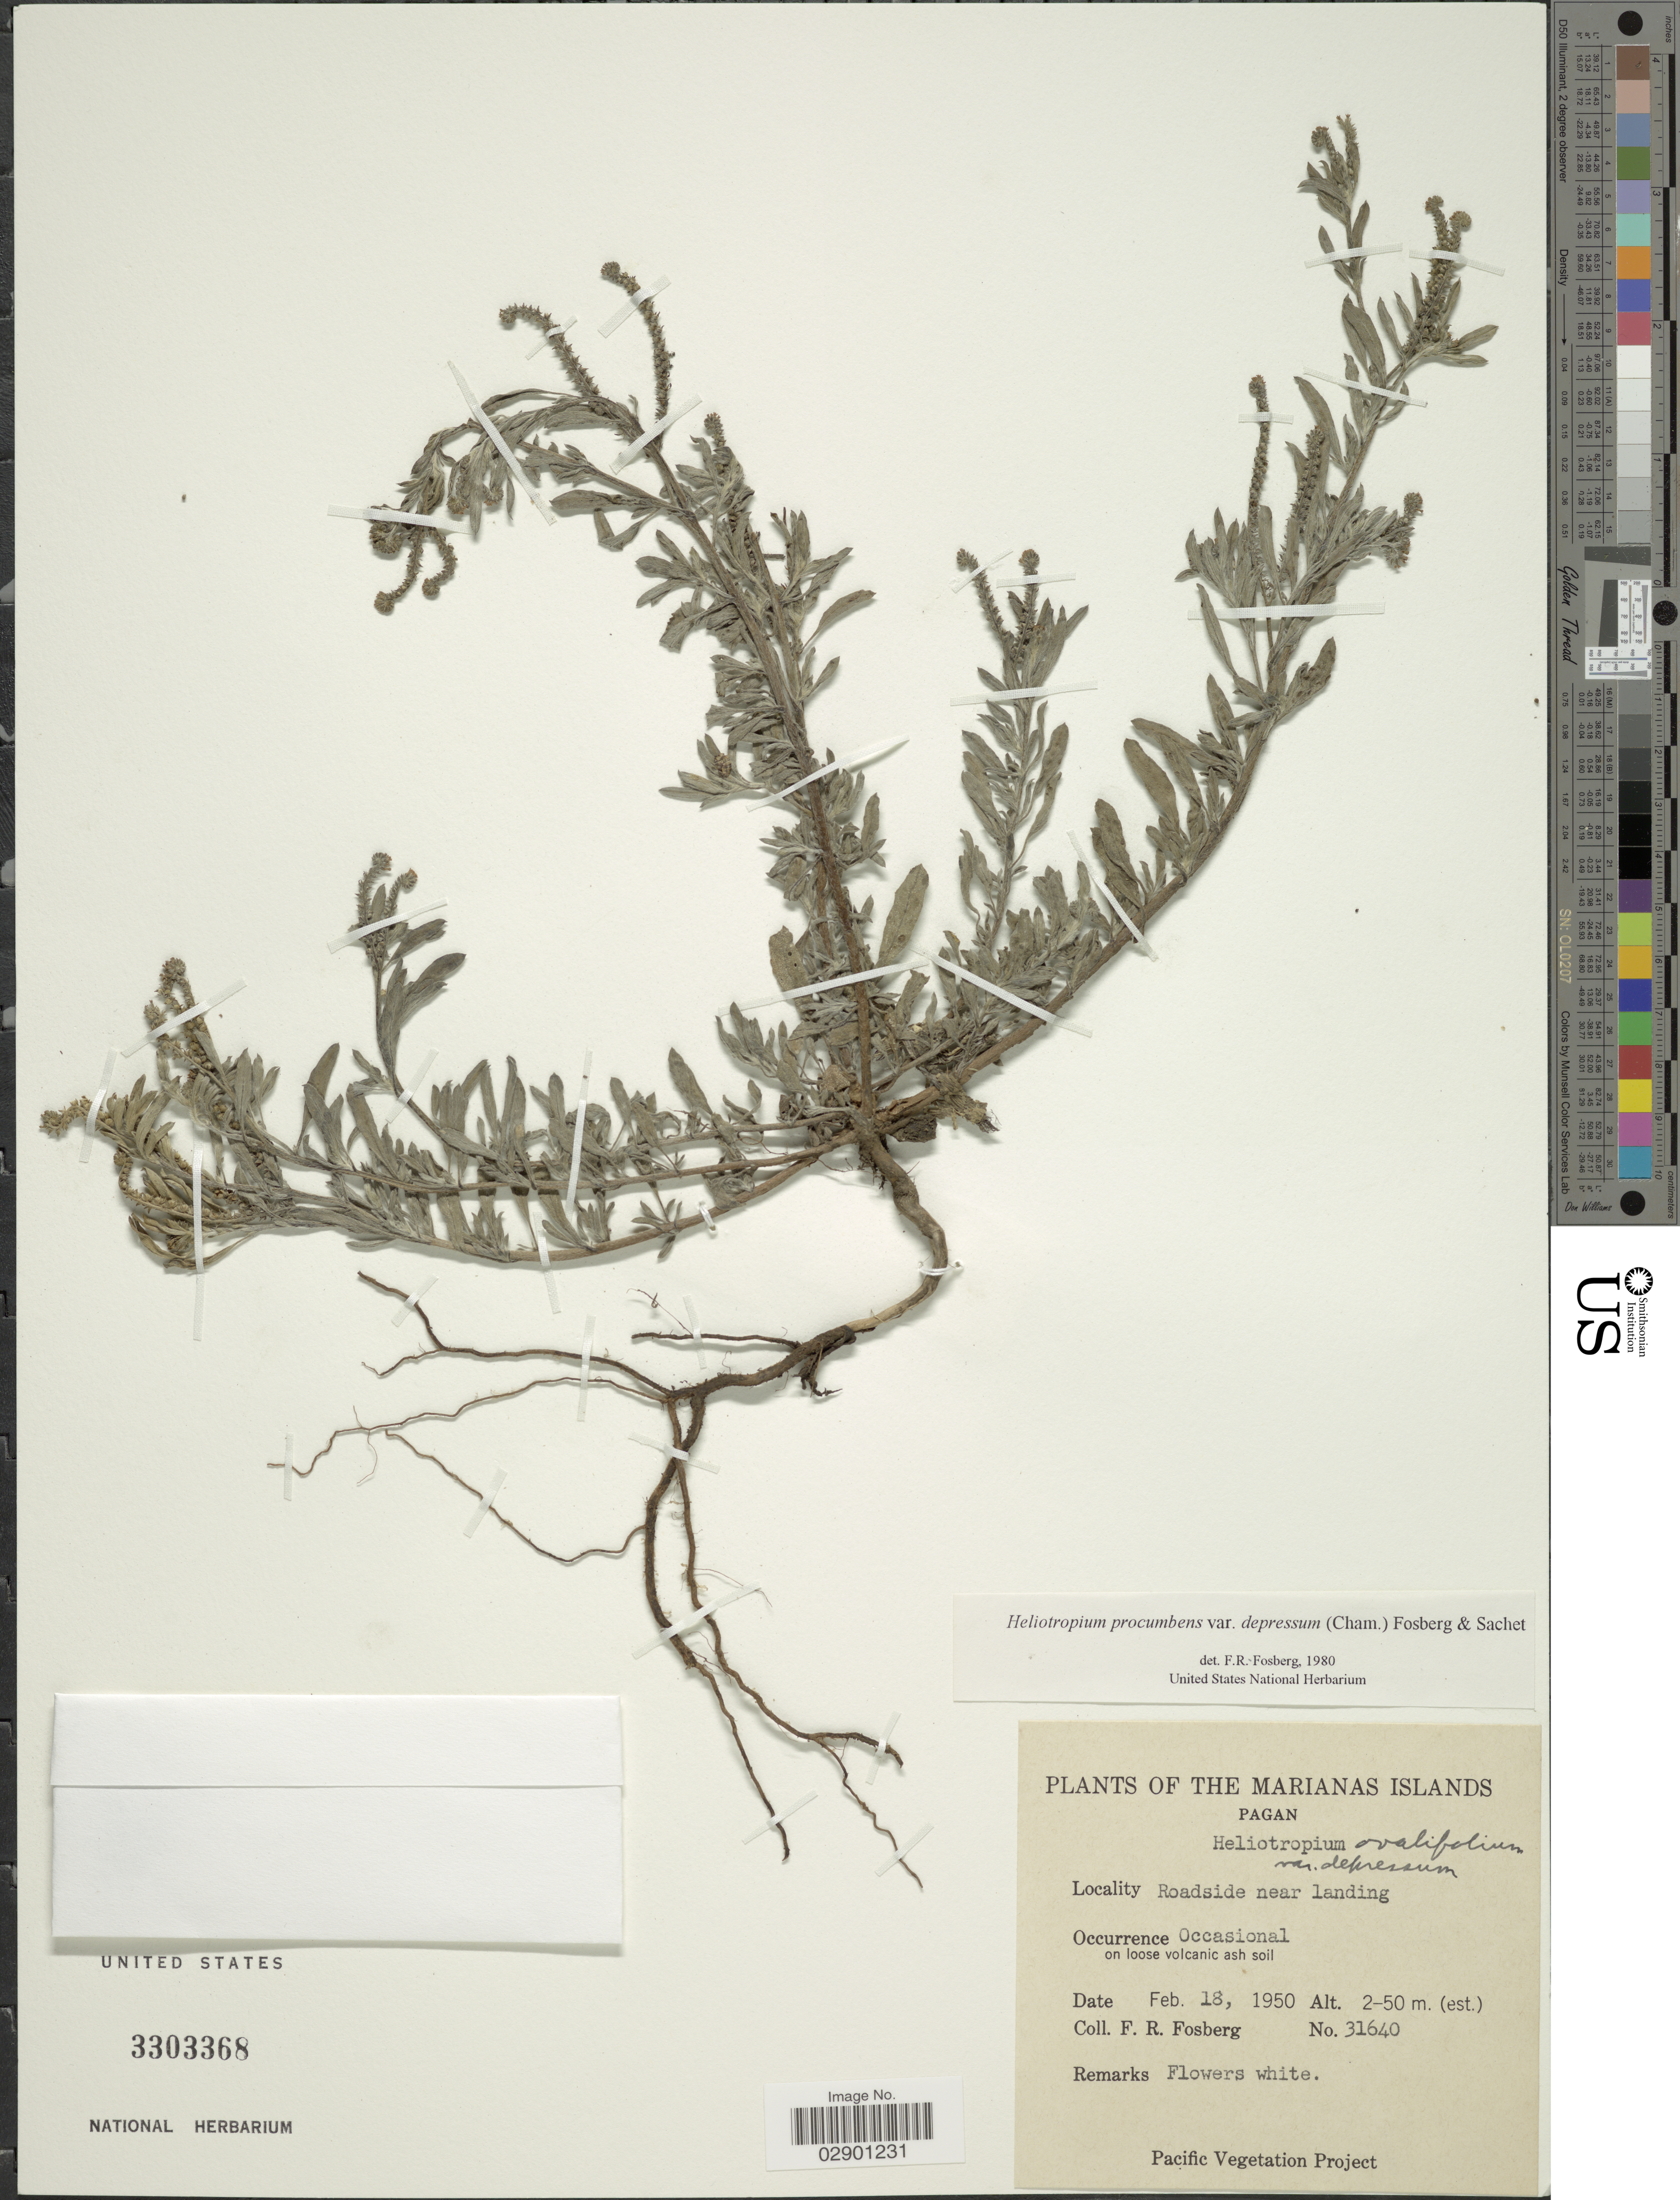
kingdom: Plantae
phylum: Tracheophyta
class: Magnoliopsida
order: Boraginales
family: Heliotropiaceae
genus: Heliotropium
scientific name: Heliotropium procumbens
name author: Mill.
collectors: F. R. Fosberg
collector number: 31640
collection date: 1950-02-18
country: Northern Mariana Islands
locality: Marianas Islands. Pagan. Roadside near landing.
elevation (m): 2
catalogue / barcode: US 3303368